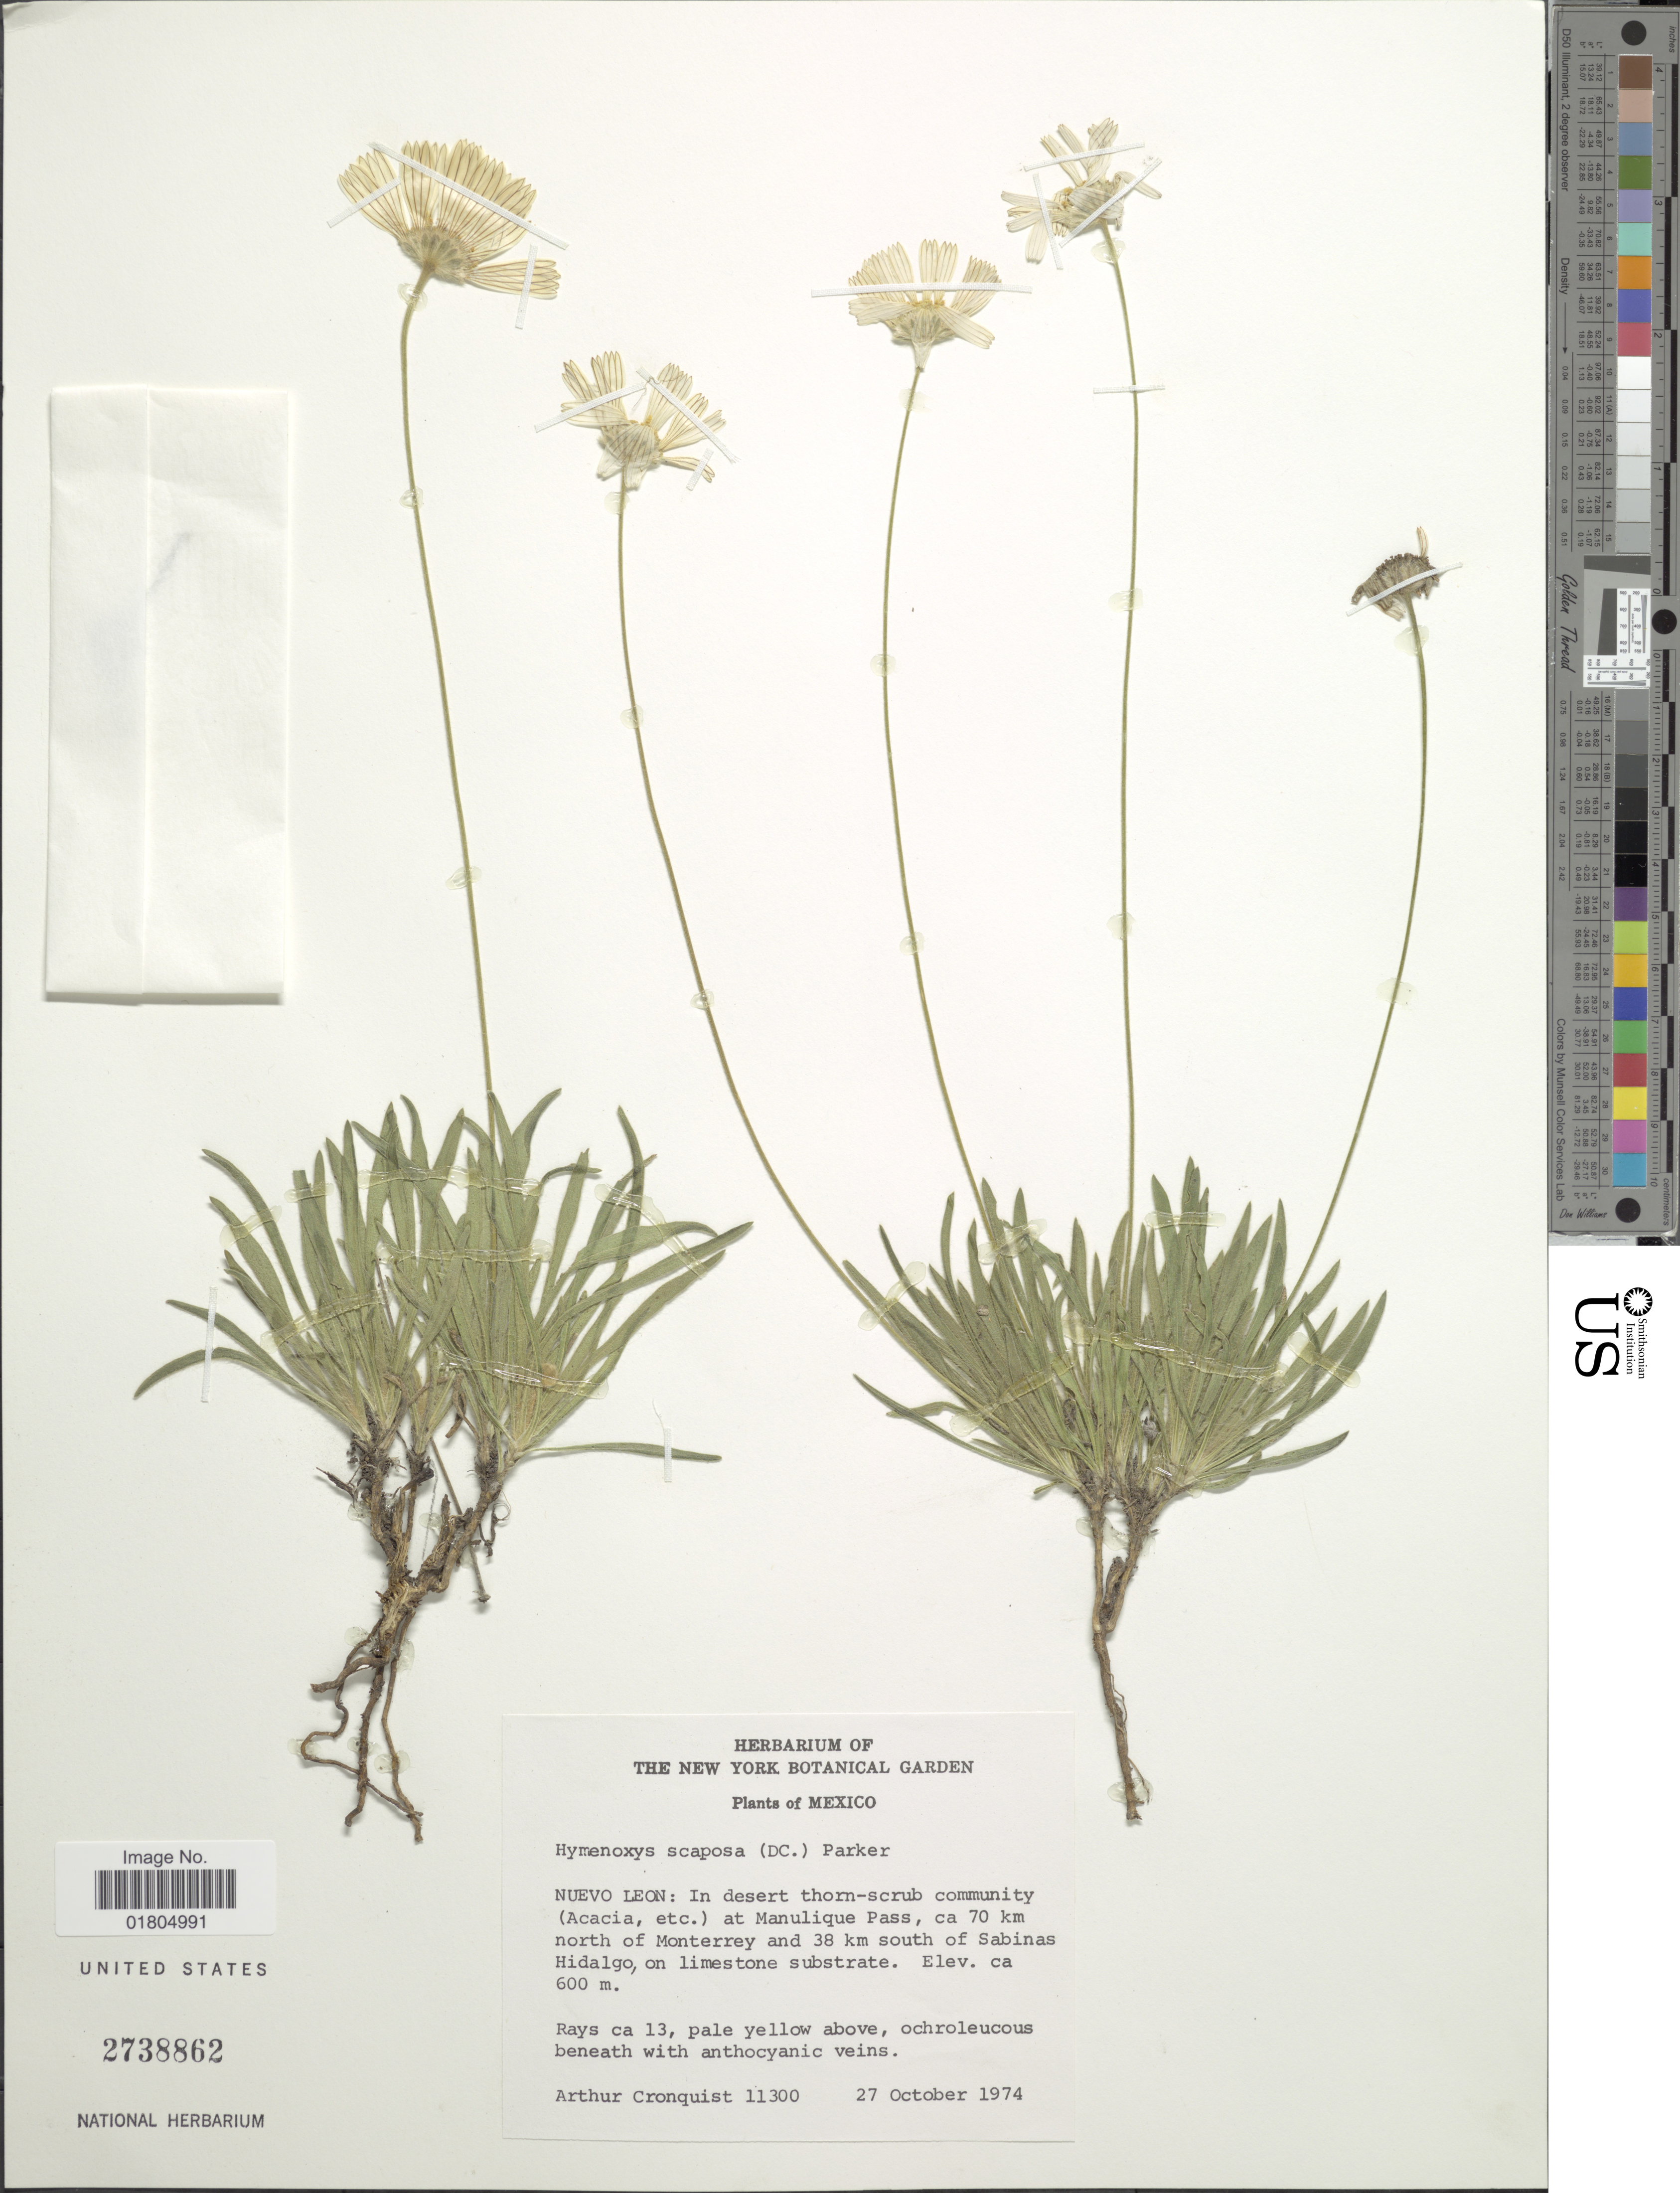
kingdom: Plantae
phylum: Tracheophyta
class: Magnoliopsida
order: Asterales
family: Asteraceae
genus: Hymenoxys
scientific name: Hymenoxys scaposa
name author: (DC.) K.F. Parker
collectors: A. J. Cronquist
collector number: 11300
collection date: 1974-10-27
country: Mexico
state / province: Nuevo León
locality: Nuevo Leon: In desert thorn-scrub community (Acacia, etc.) at Manulique Pass, 70 km north of Monterrey and 38 km south of Sabinas Hidalgo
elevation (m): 600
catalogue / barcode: US 2738862